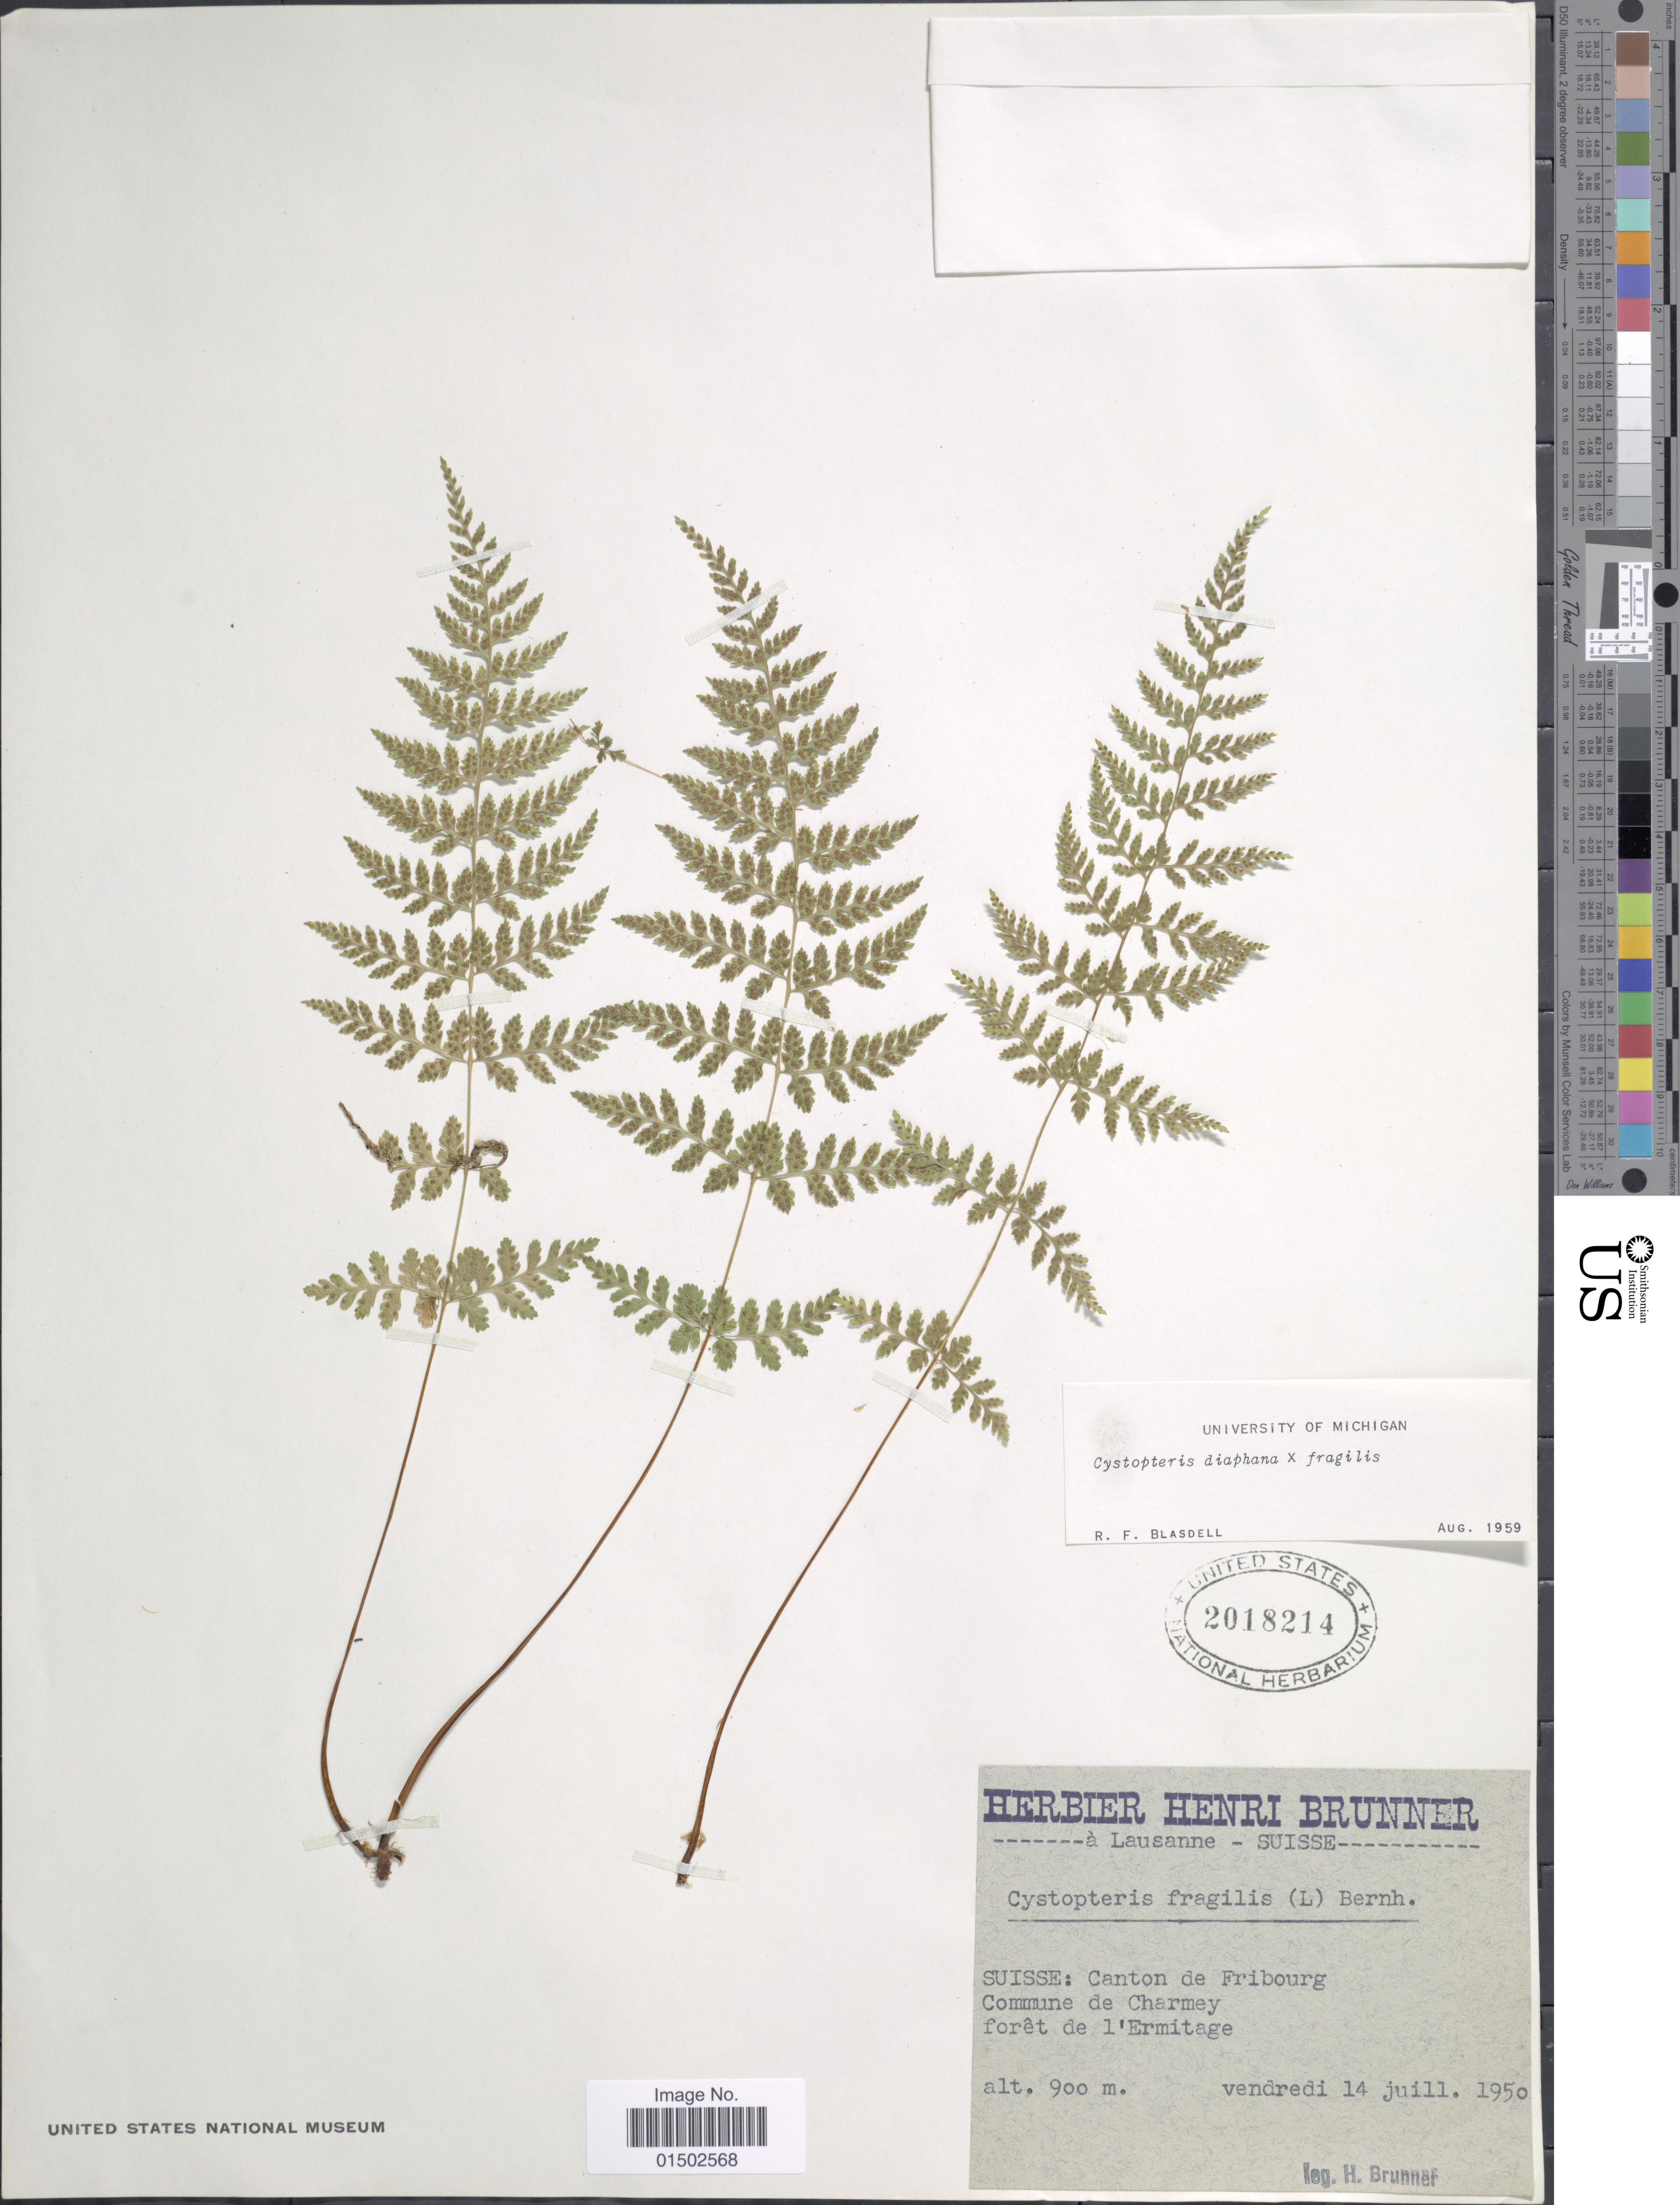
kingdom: Plantae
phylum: Tracheophyta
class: Polypodiopsida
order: Polypodiales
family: Cystopteridaceae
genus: Cystopteris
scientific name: Cystopteris diaphana x C. fragilis (L.) Bernh.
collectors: H. Brunner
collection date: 1950-07-14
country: Switzerland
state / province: Fribourg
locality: Suisse: Canton de Fribourg Commune de Charmey foret de l'Ermitage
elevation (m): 900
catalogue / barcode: US 2018214